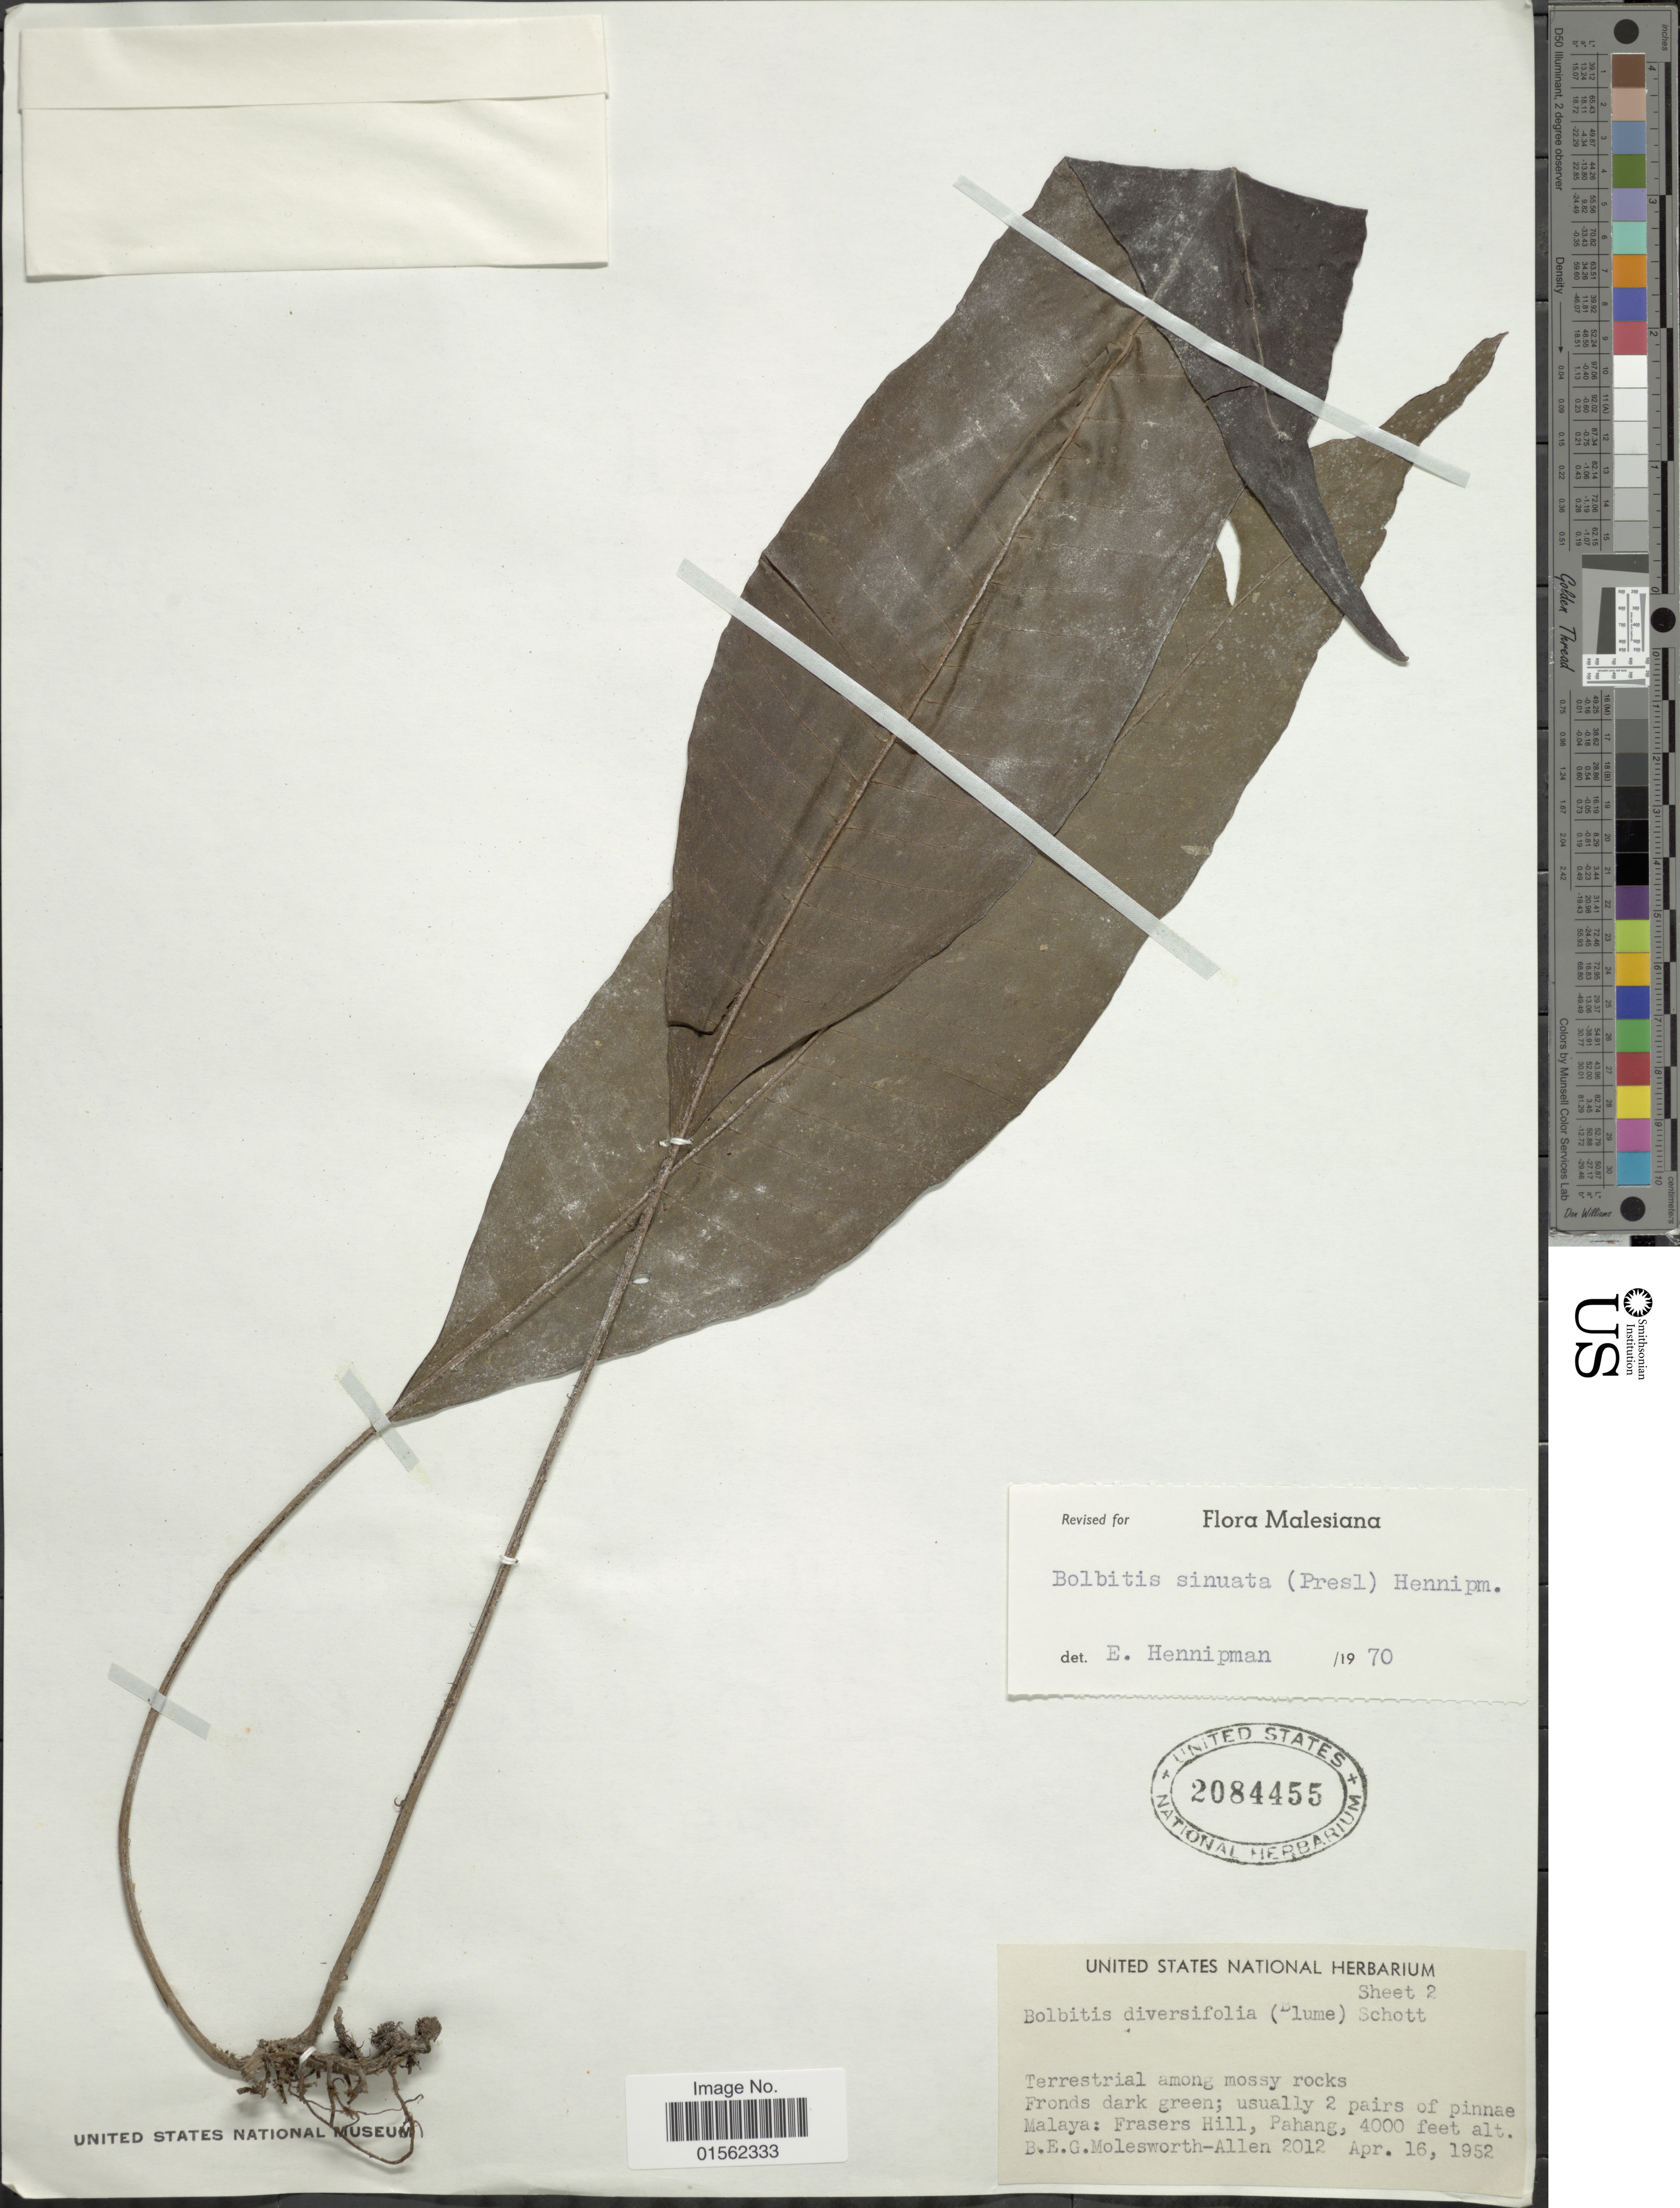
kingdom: Plantae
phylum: Tracheophyta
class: Polypodiopsida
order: Polypodiales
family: Dryopteridaceae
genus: Bolbitis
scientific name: Bolbitis sinuata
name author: (C. Presl) Hennipman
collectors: B. E. G. Molesworth-Allen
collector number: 2012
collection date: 1952-04-16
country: Malaysia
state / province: Pahang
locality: Malaya: Frasers Hill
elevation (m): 1219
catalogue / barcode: US 2084455